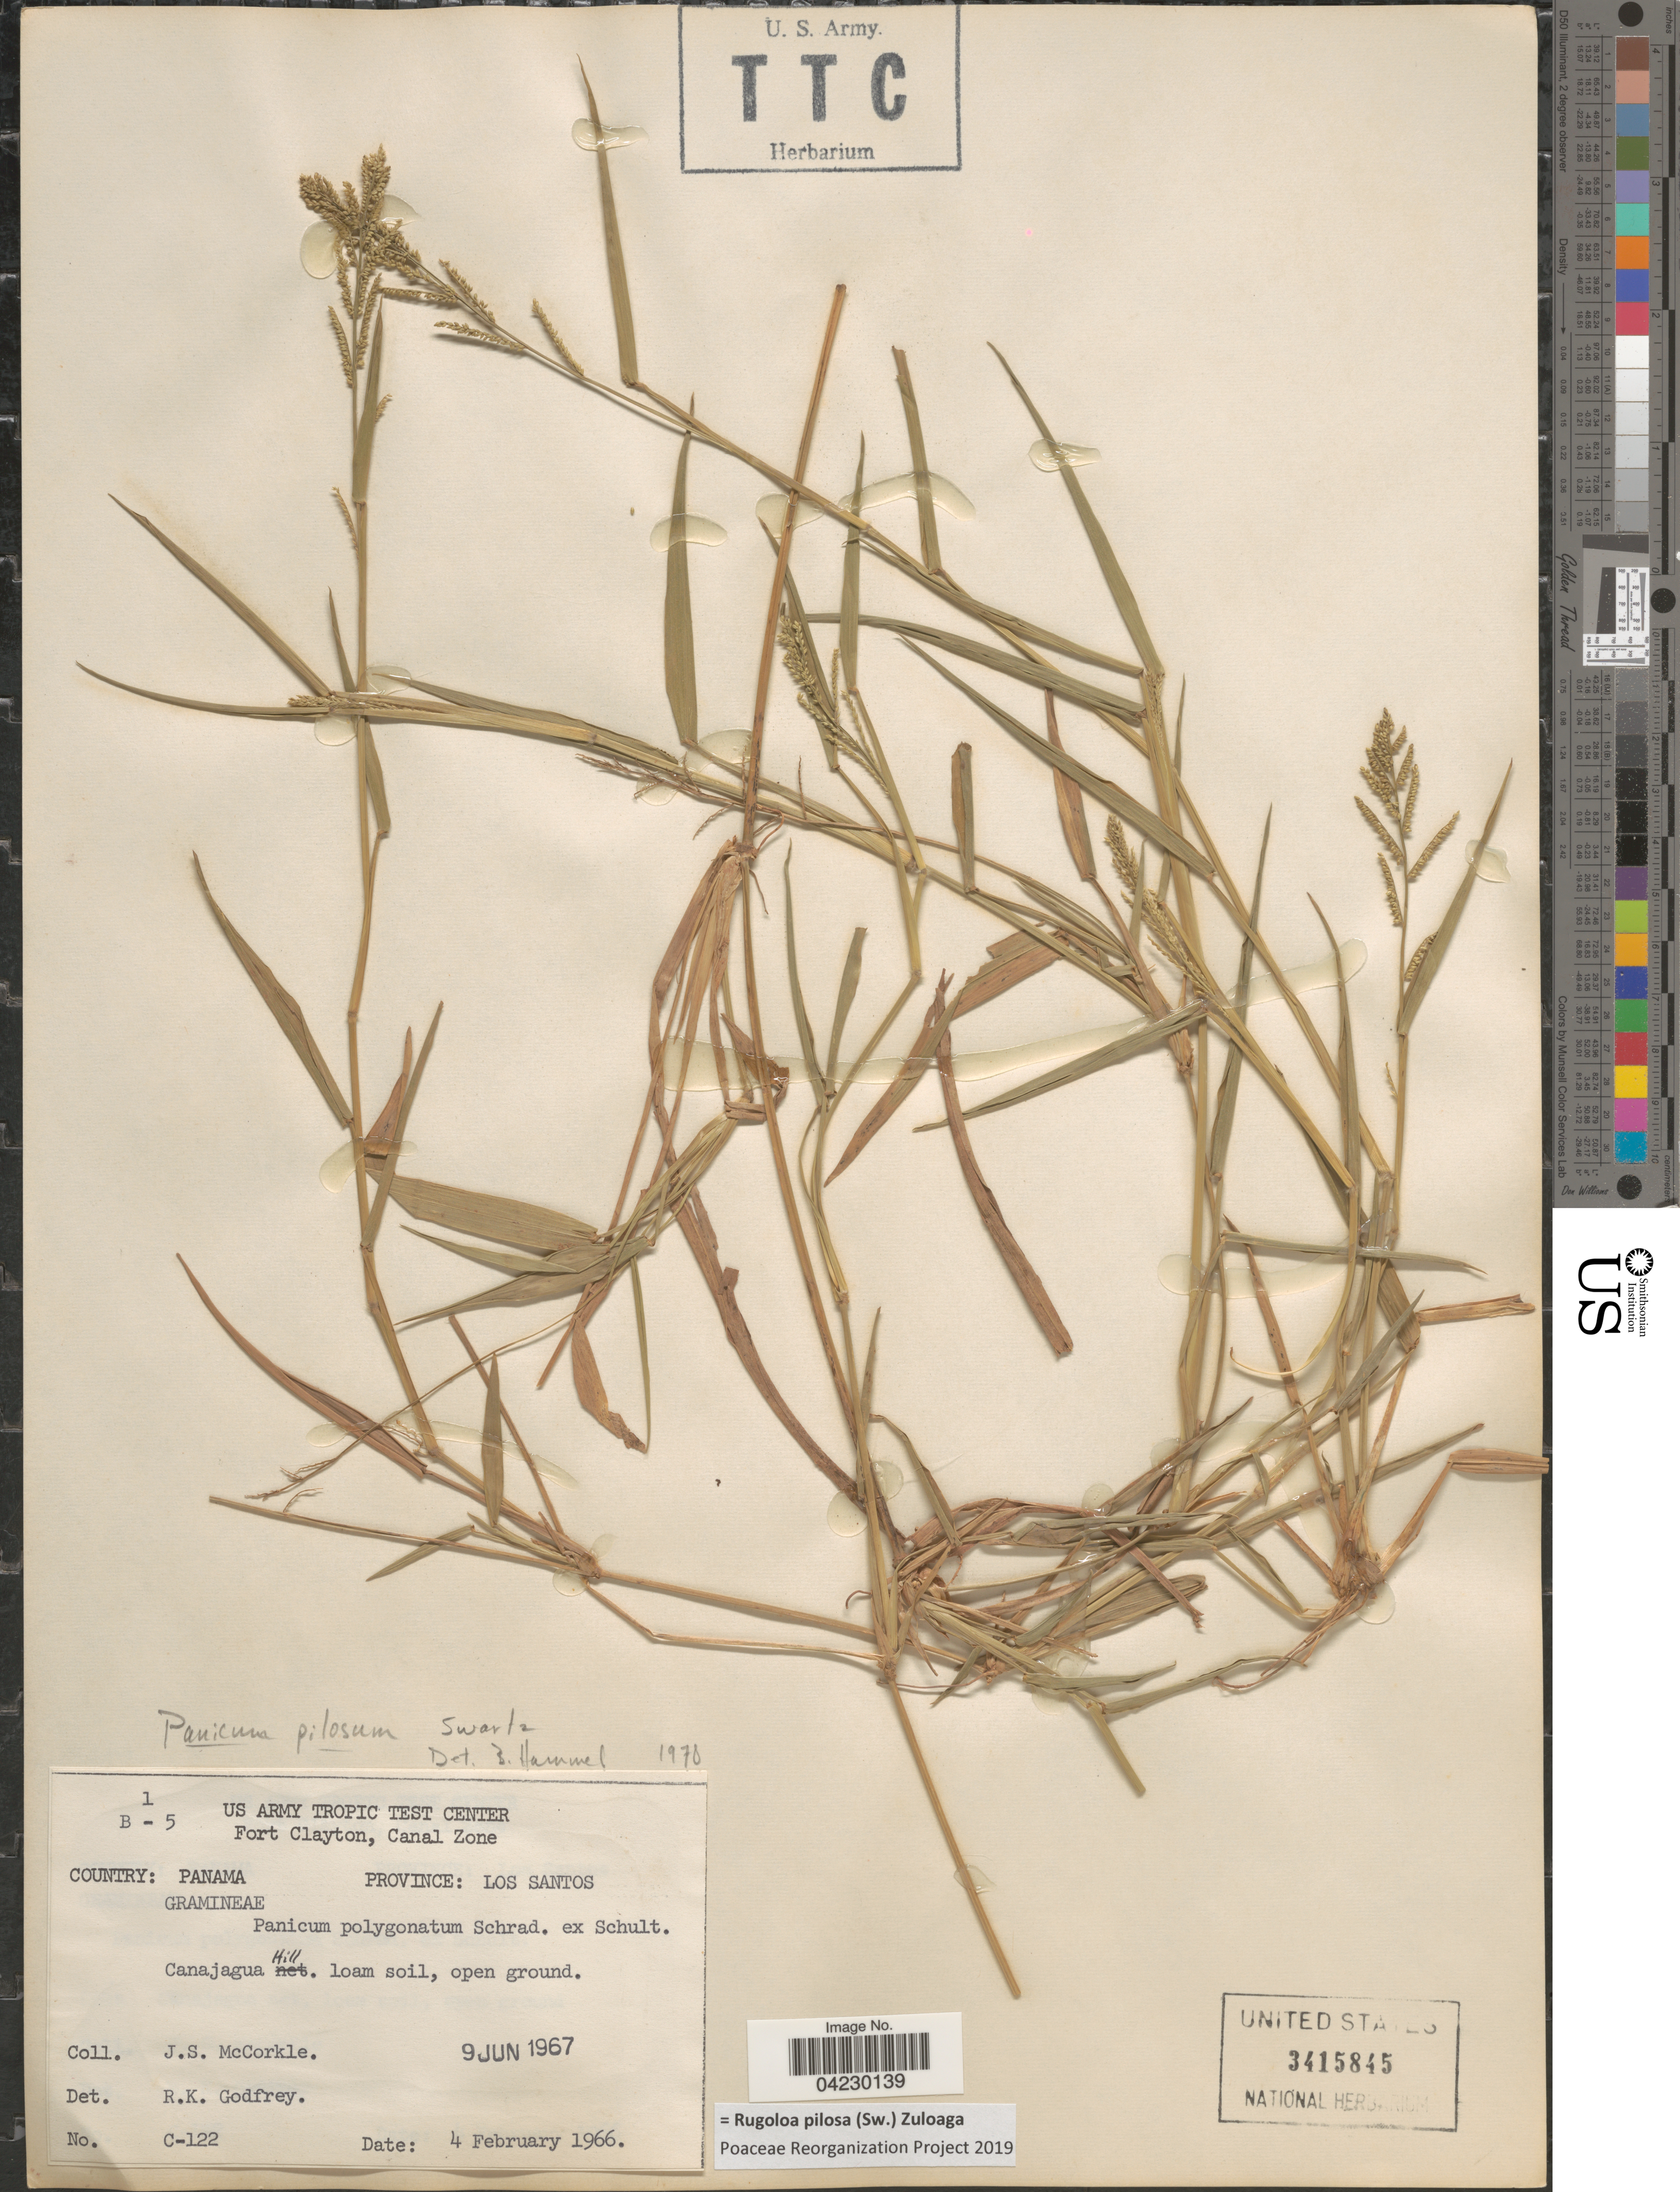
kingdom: Plantae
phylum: Tracheophyta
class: Liliopsida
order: Poales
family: Poaceae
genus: Rugoloa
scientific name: Rugoloa pilosa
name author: (Sw.) Zuloaga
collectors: J. McCorkle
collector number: C-122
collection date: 1966-02-04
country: Panama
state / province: Los Santos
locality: Fort Clayton, Canal Zone. Canajagua Hill. Loam soil, open ground.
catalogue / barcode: US 3415845